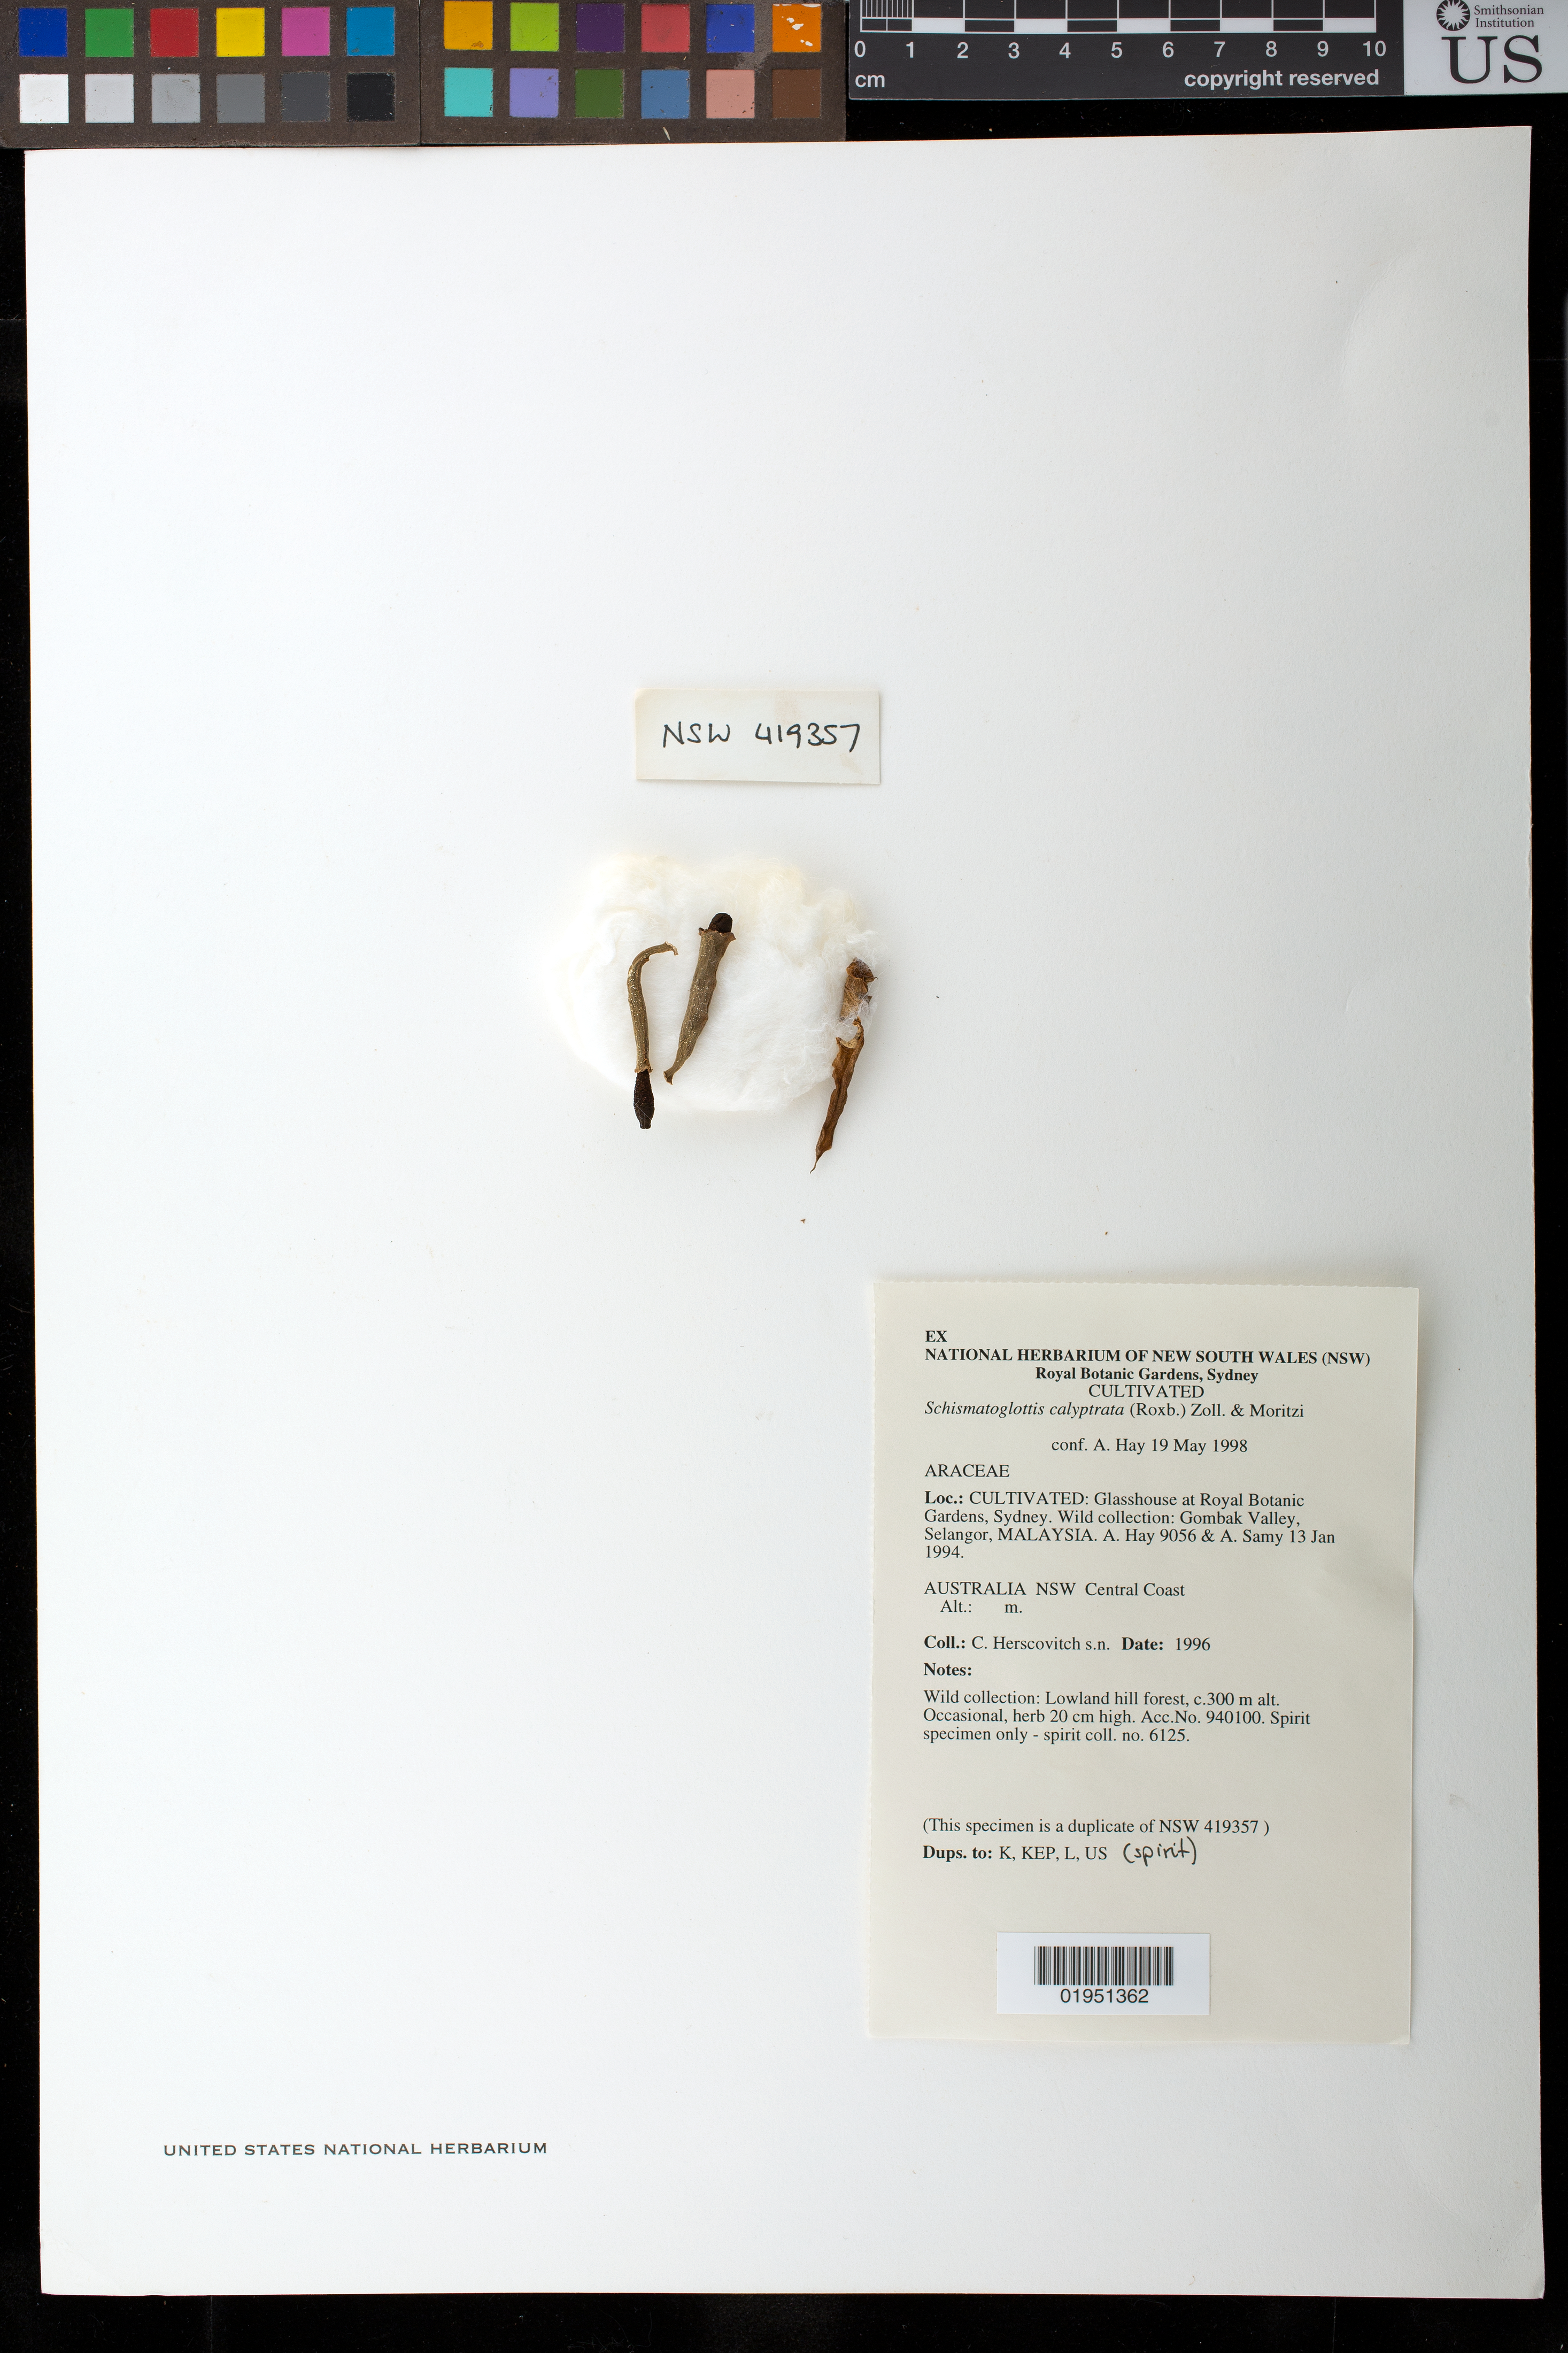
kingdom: Plantae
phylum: Tracheophyta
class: Liliopsida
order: Alismatales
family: Araceae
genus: Schismatoglottis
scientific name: Schismatoglottis calyptrata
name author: Zoll. & Moritzi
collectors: C. Herscovitch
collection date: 1996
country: Australia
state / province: New South Wales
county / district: Central Coast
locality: Glasshouse at Royal Botanic Gardens, Sydney. Wild collection: Gombak Valley, Selangor, Malaysia.